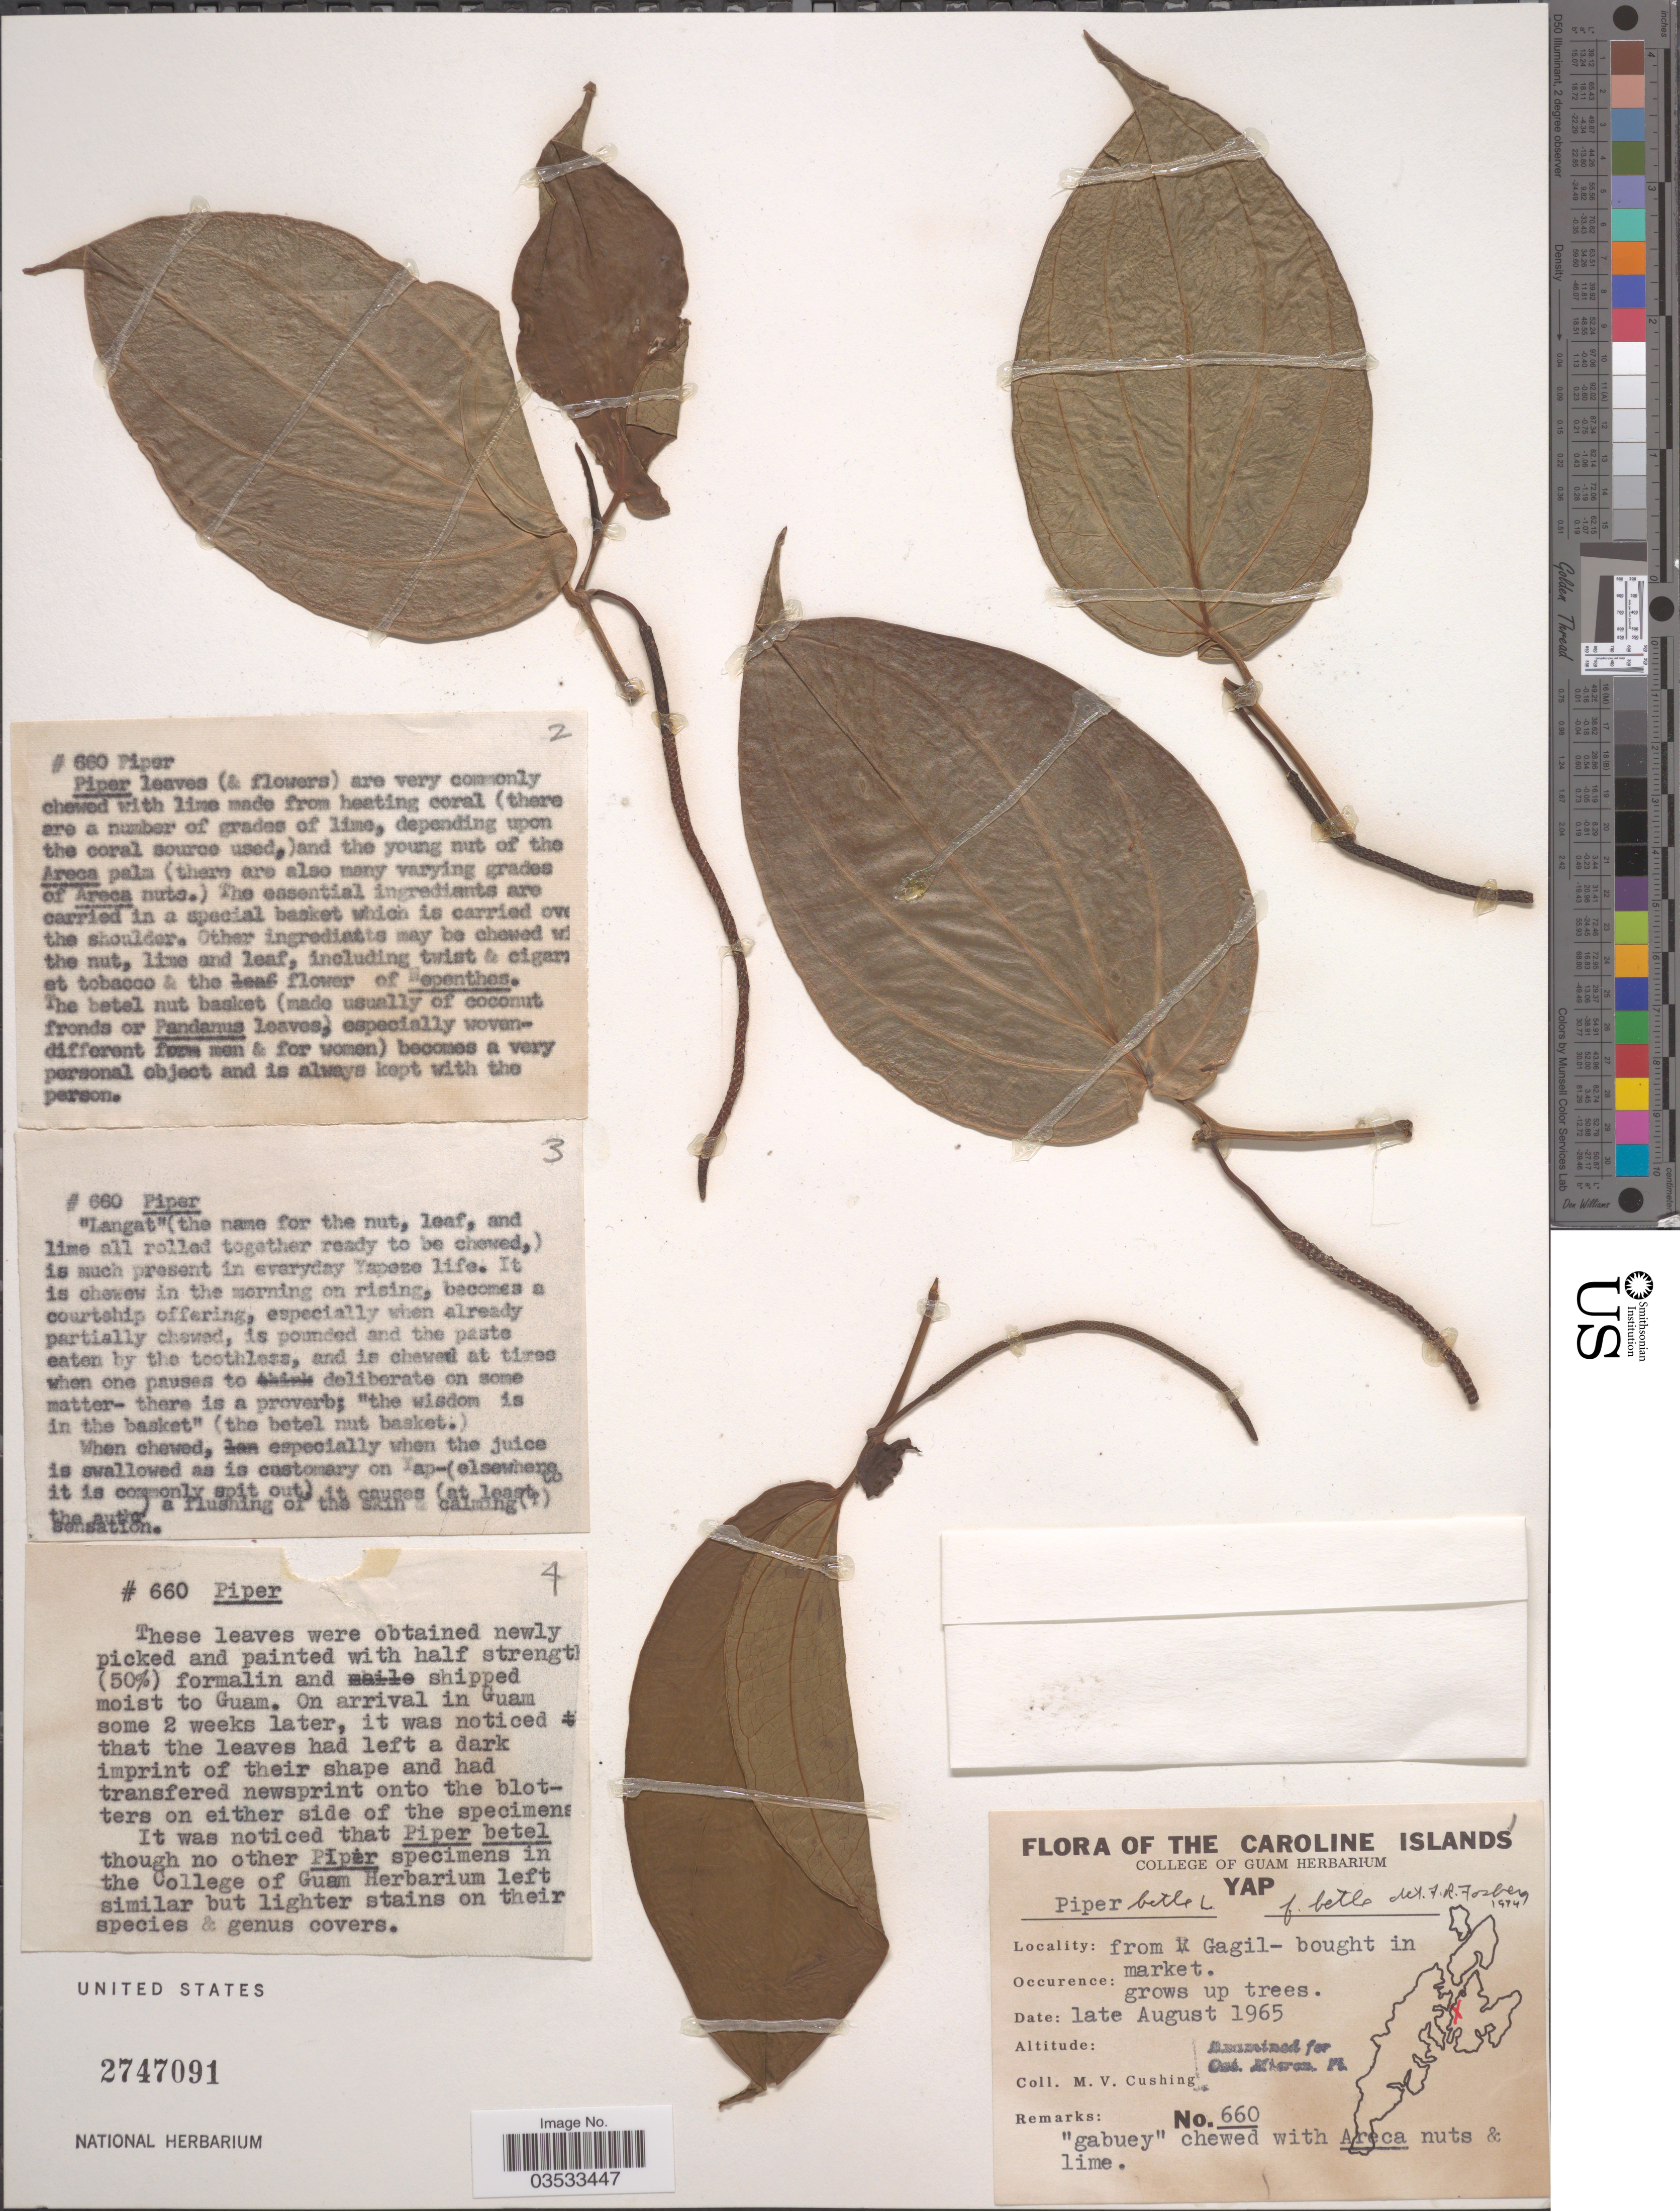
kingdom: Plantae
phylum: Tracheophyta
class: Magnoliopsida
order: Piperales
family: Piperaceae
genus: Piper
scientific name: Piper betle f. betle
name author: L.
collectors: M. V. Cushing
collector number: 660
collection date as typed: Late August 1965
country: Micronesia, Federated States of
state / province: Yap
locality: The Caroline Islands. From R [interpreted] Gagil.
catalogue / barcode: US 2747091